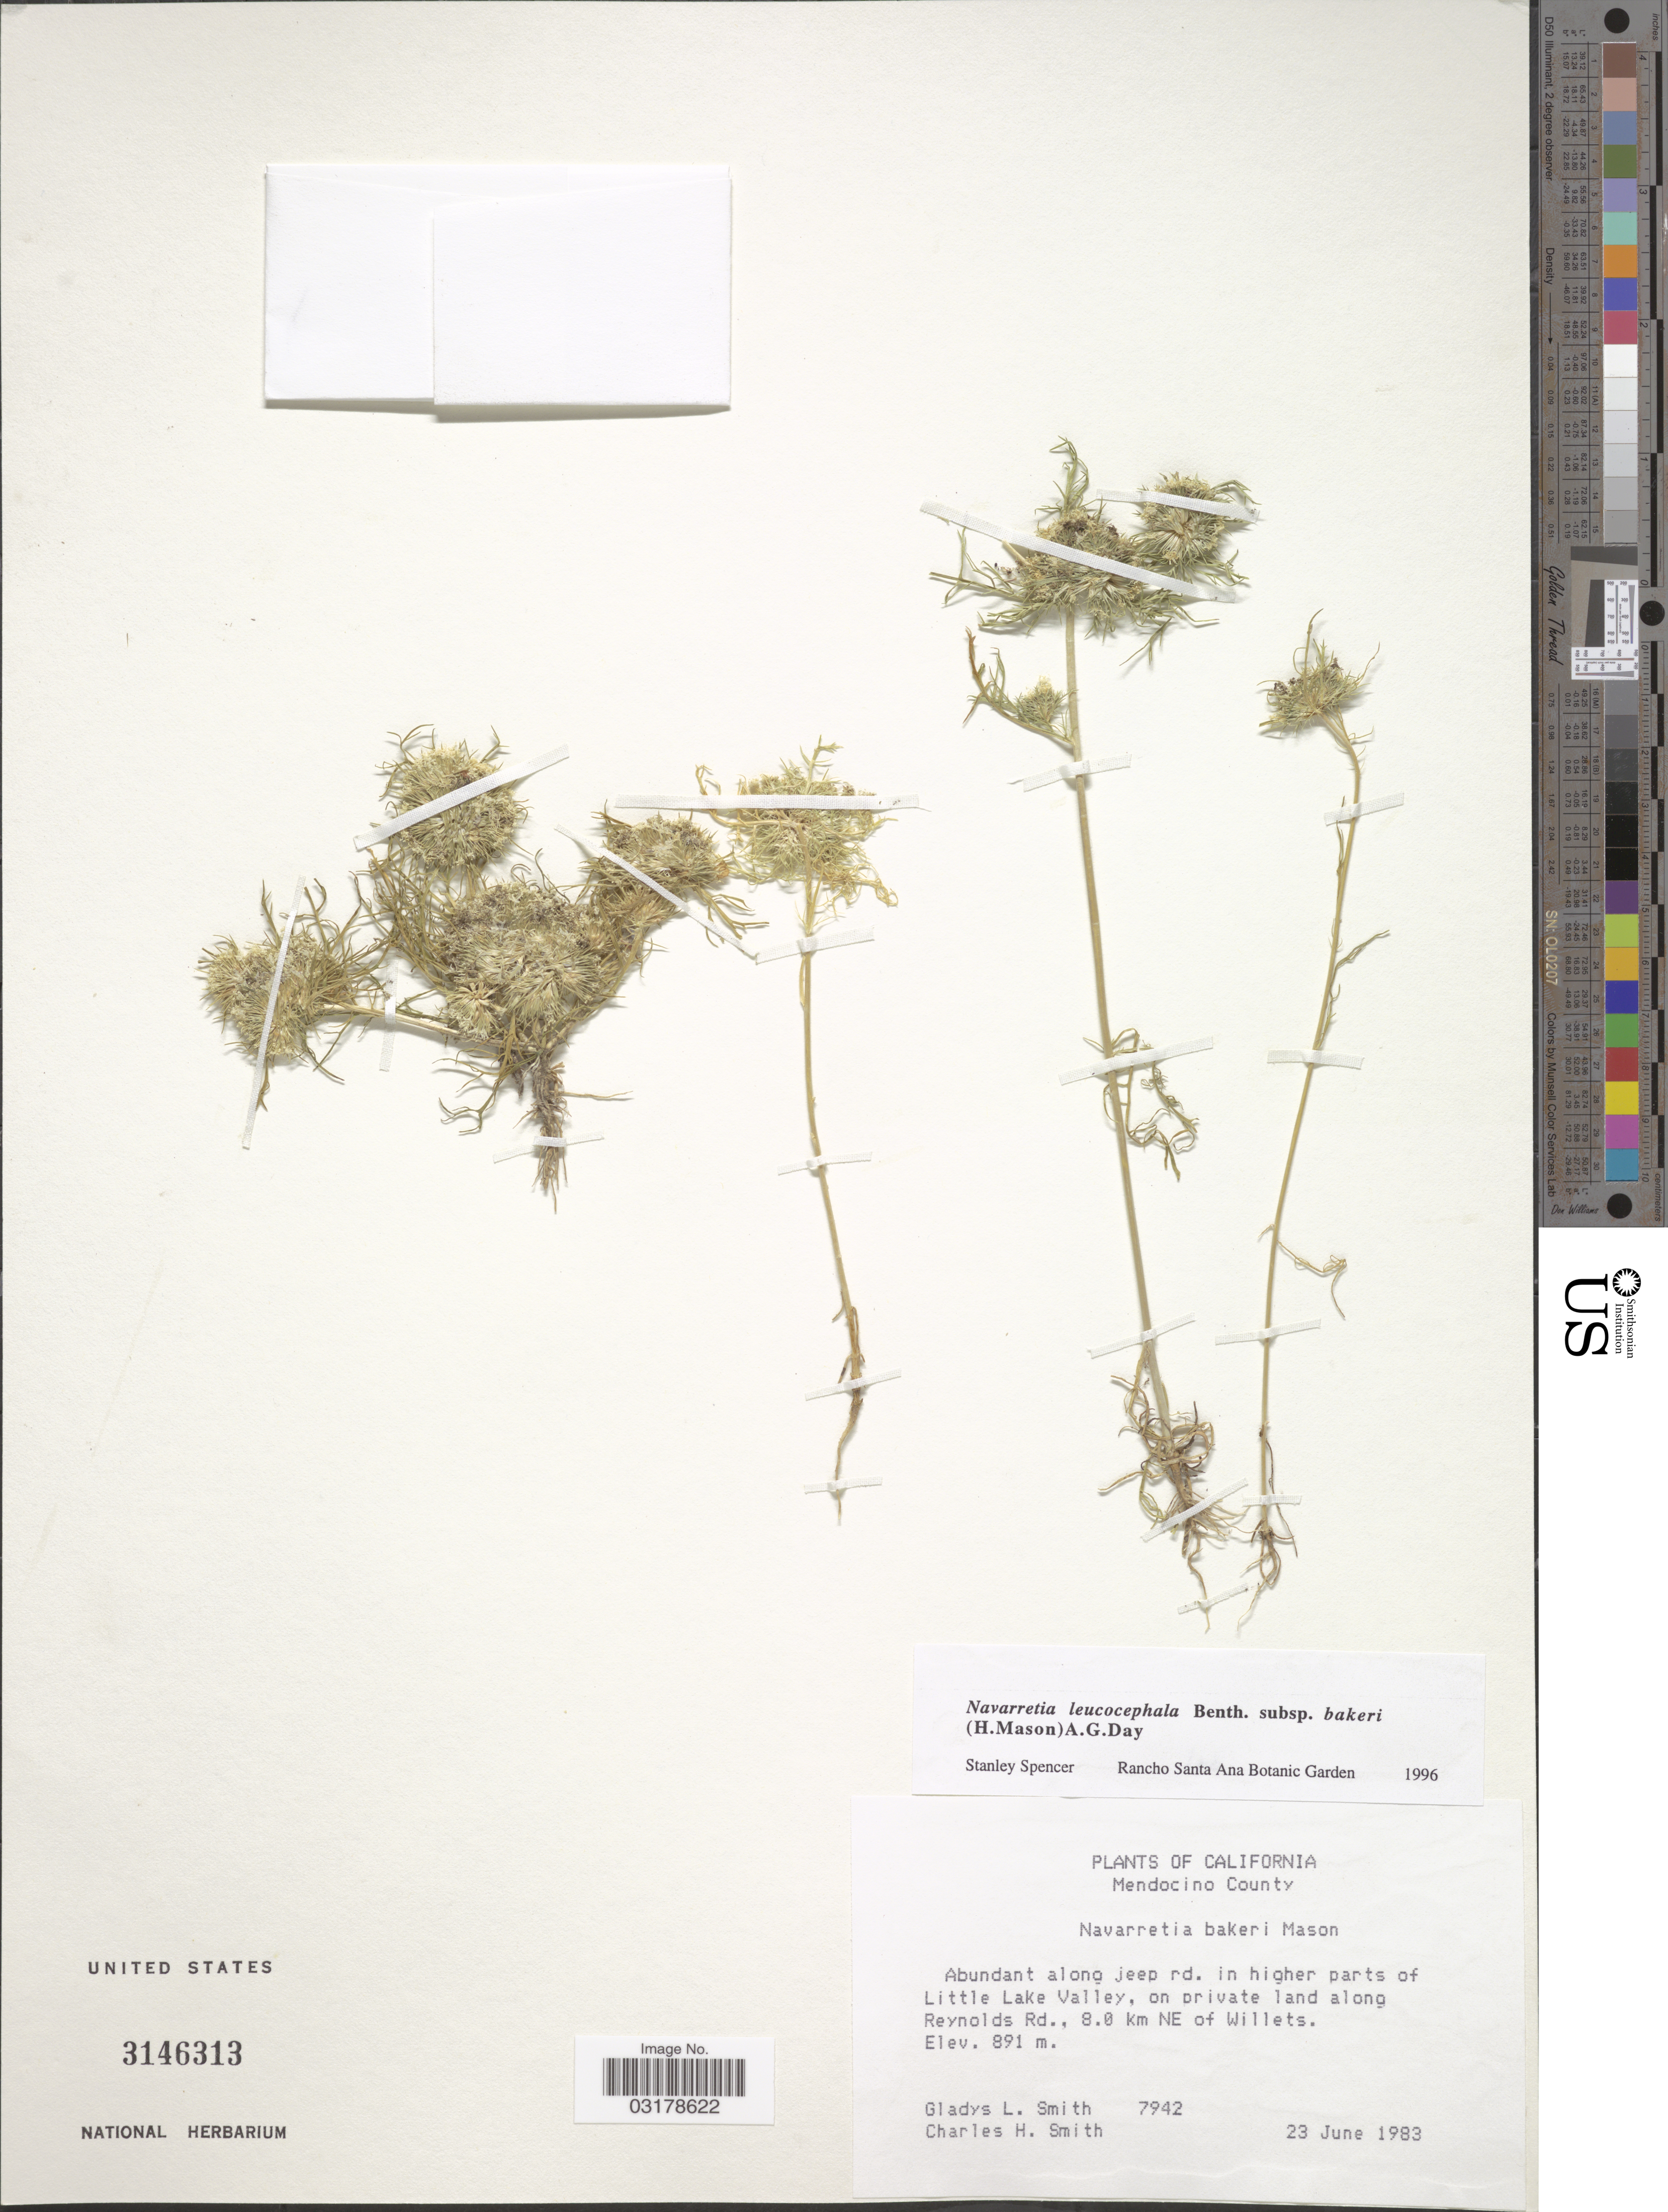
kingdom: Plantae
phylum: Tracheophyta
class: Magnoliopsida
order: Ericales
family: Polemoniaceae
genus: Navarretia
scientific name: Navarretia leucocephala subsp. bakeri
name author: (H. Mason) A.G. Day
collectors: Geo. L. Smith & C. H. Smith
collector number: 7942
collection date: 1983-06-23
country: United States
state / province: California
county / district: Mendocino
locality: Mendocino County. Along jeep rd. in higher parts of Little Lake Valley, on private land along Reynolds Rd., 8.0 km NE of Willets.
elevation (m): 891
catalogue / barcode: US 3146313